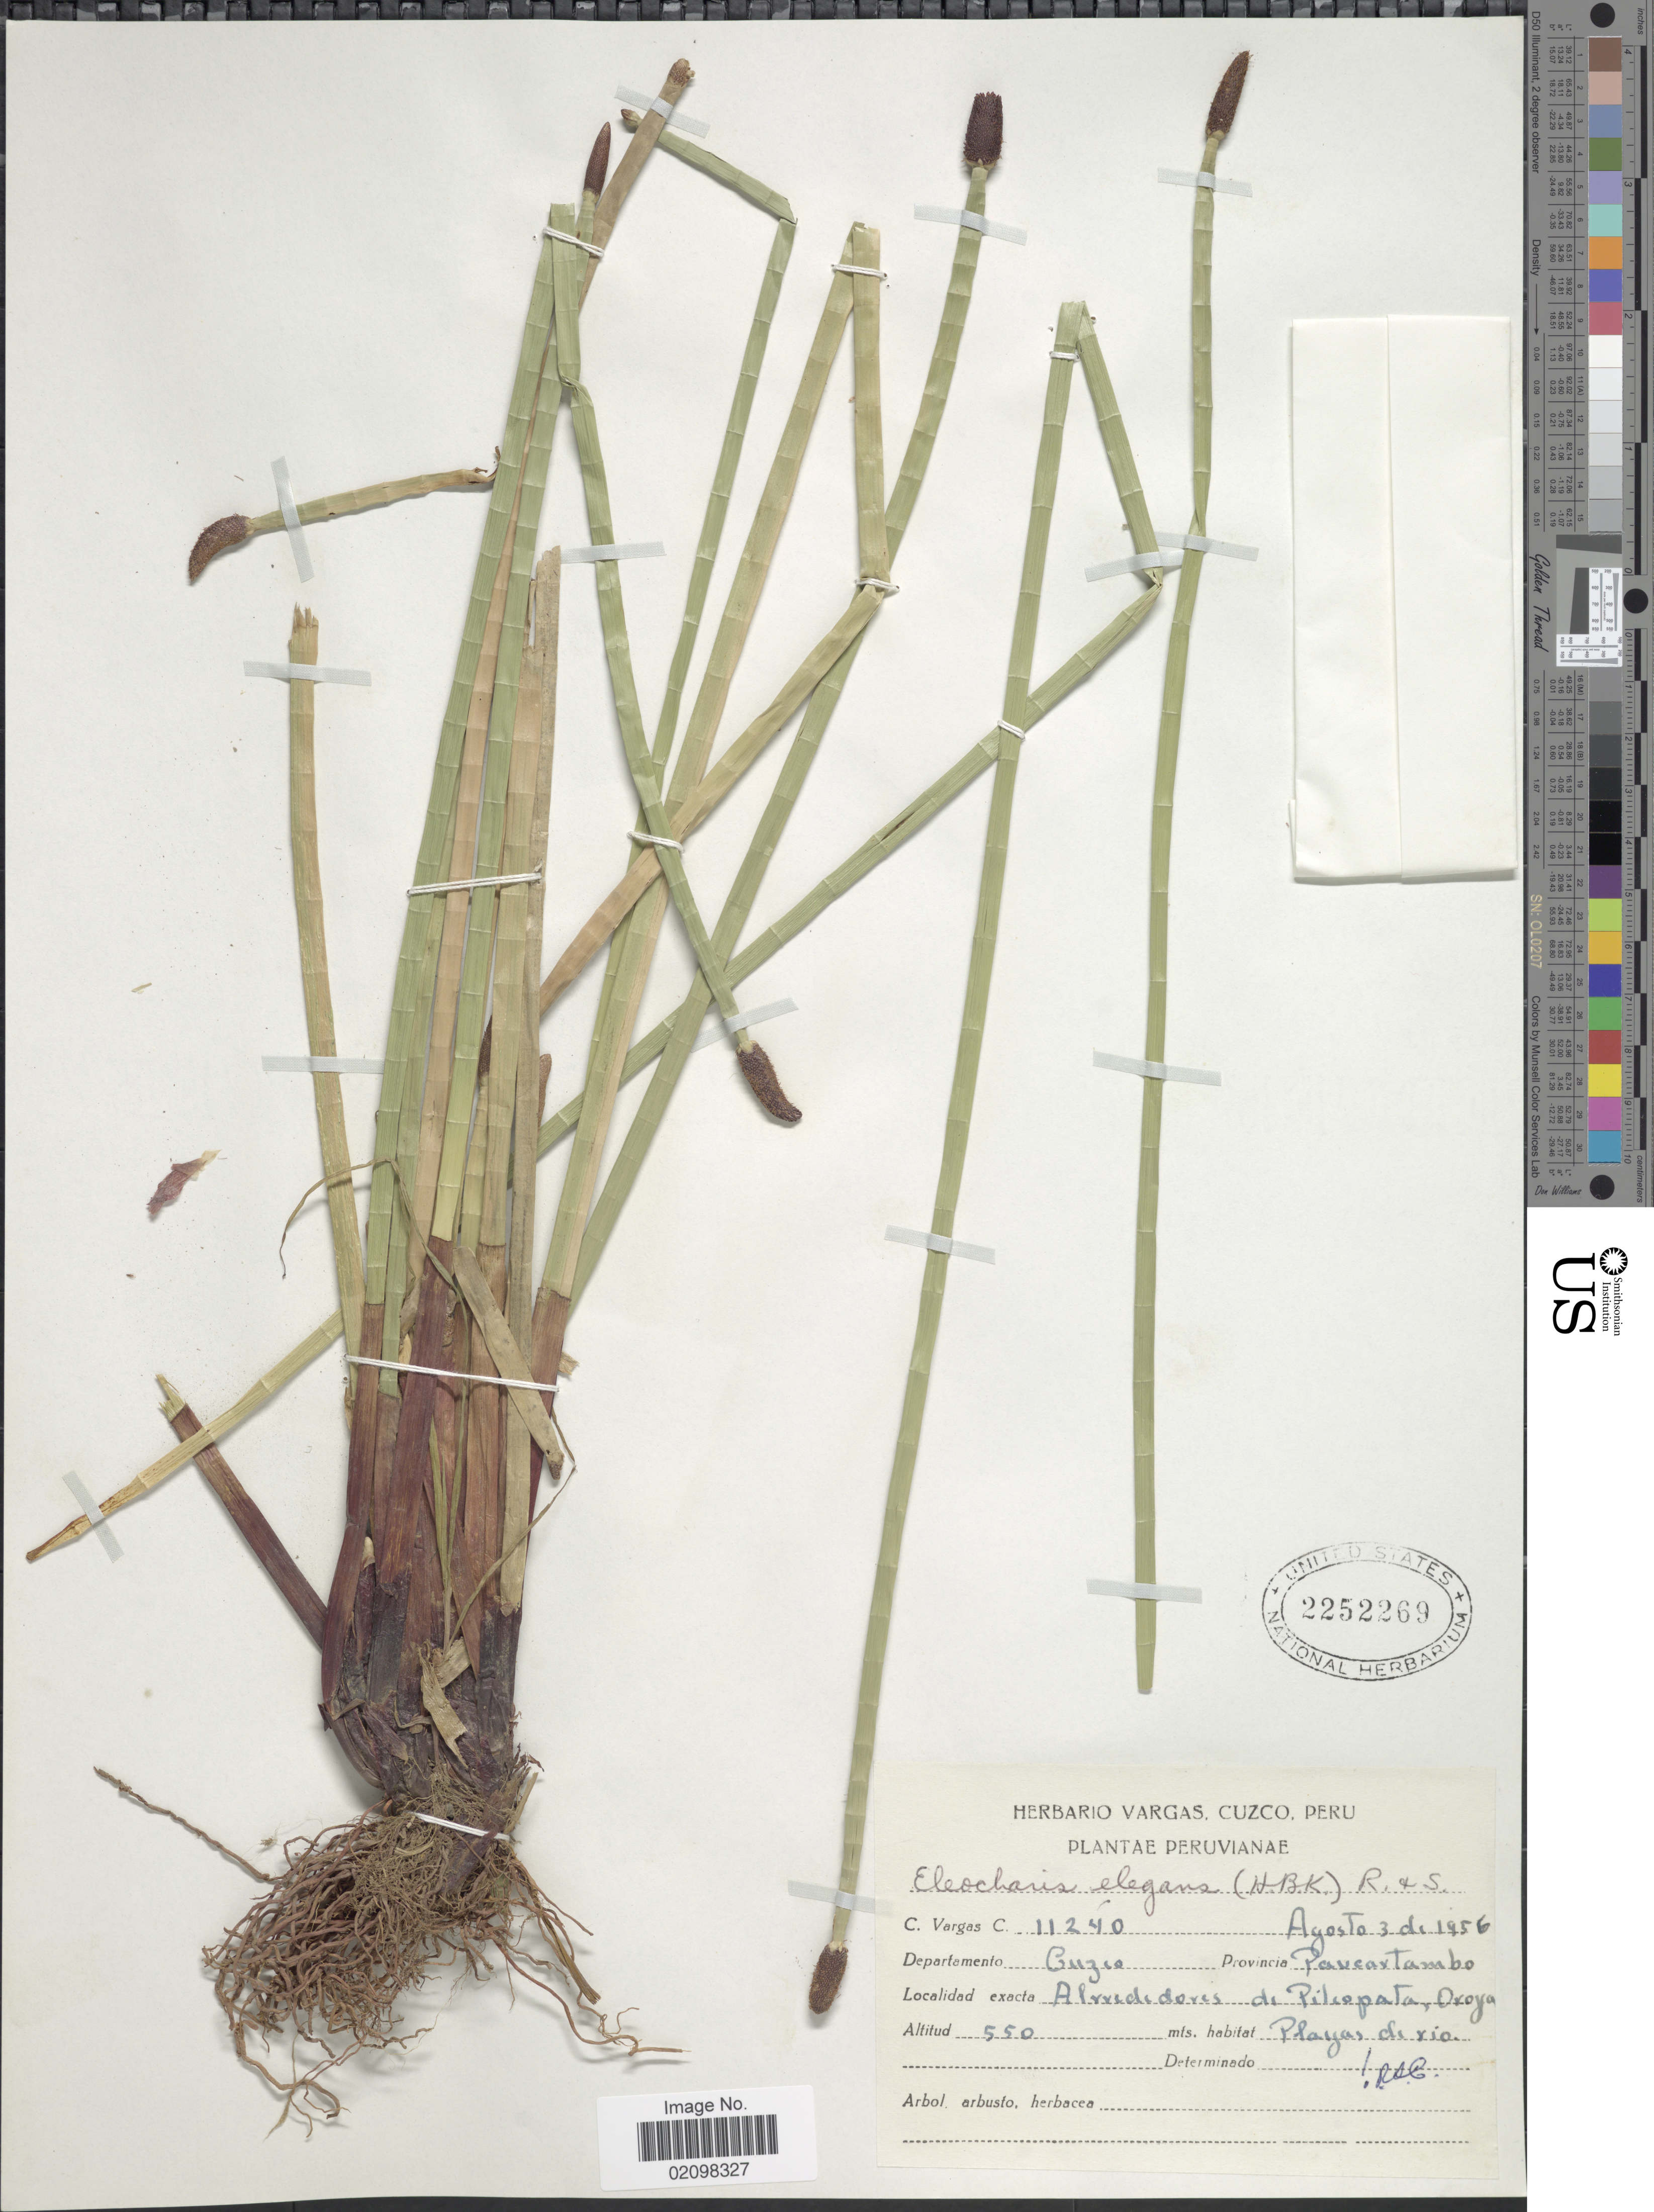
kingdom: Plantae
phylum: Tracheophyta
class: Liliopsida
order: Poales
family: Cyperaceae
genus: Eleocharis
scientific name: Eleocharis elegans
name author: (Kunth) Roem. & Schult.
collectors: C. Vargas Calderón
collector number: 11240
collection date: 1956-08-03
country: Peru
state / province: Cusco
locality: Provincia Paucartambo. Alrededores de Pilcopata, Oroya, Playas de rio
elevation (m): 550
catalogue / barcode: US 2252269